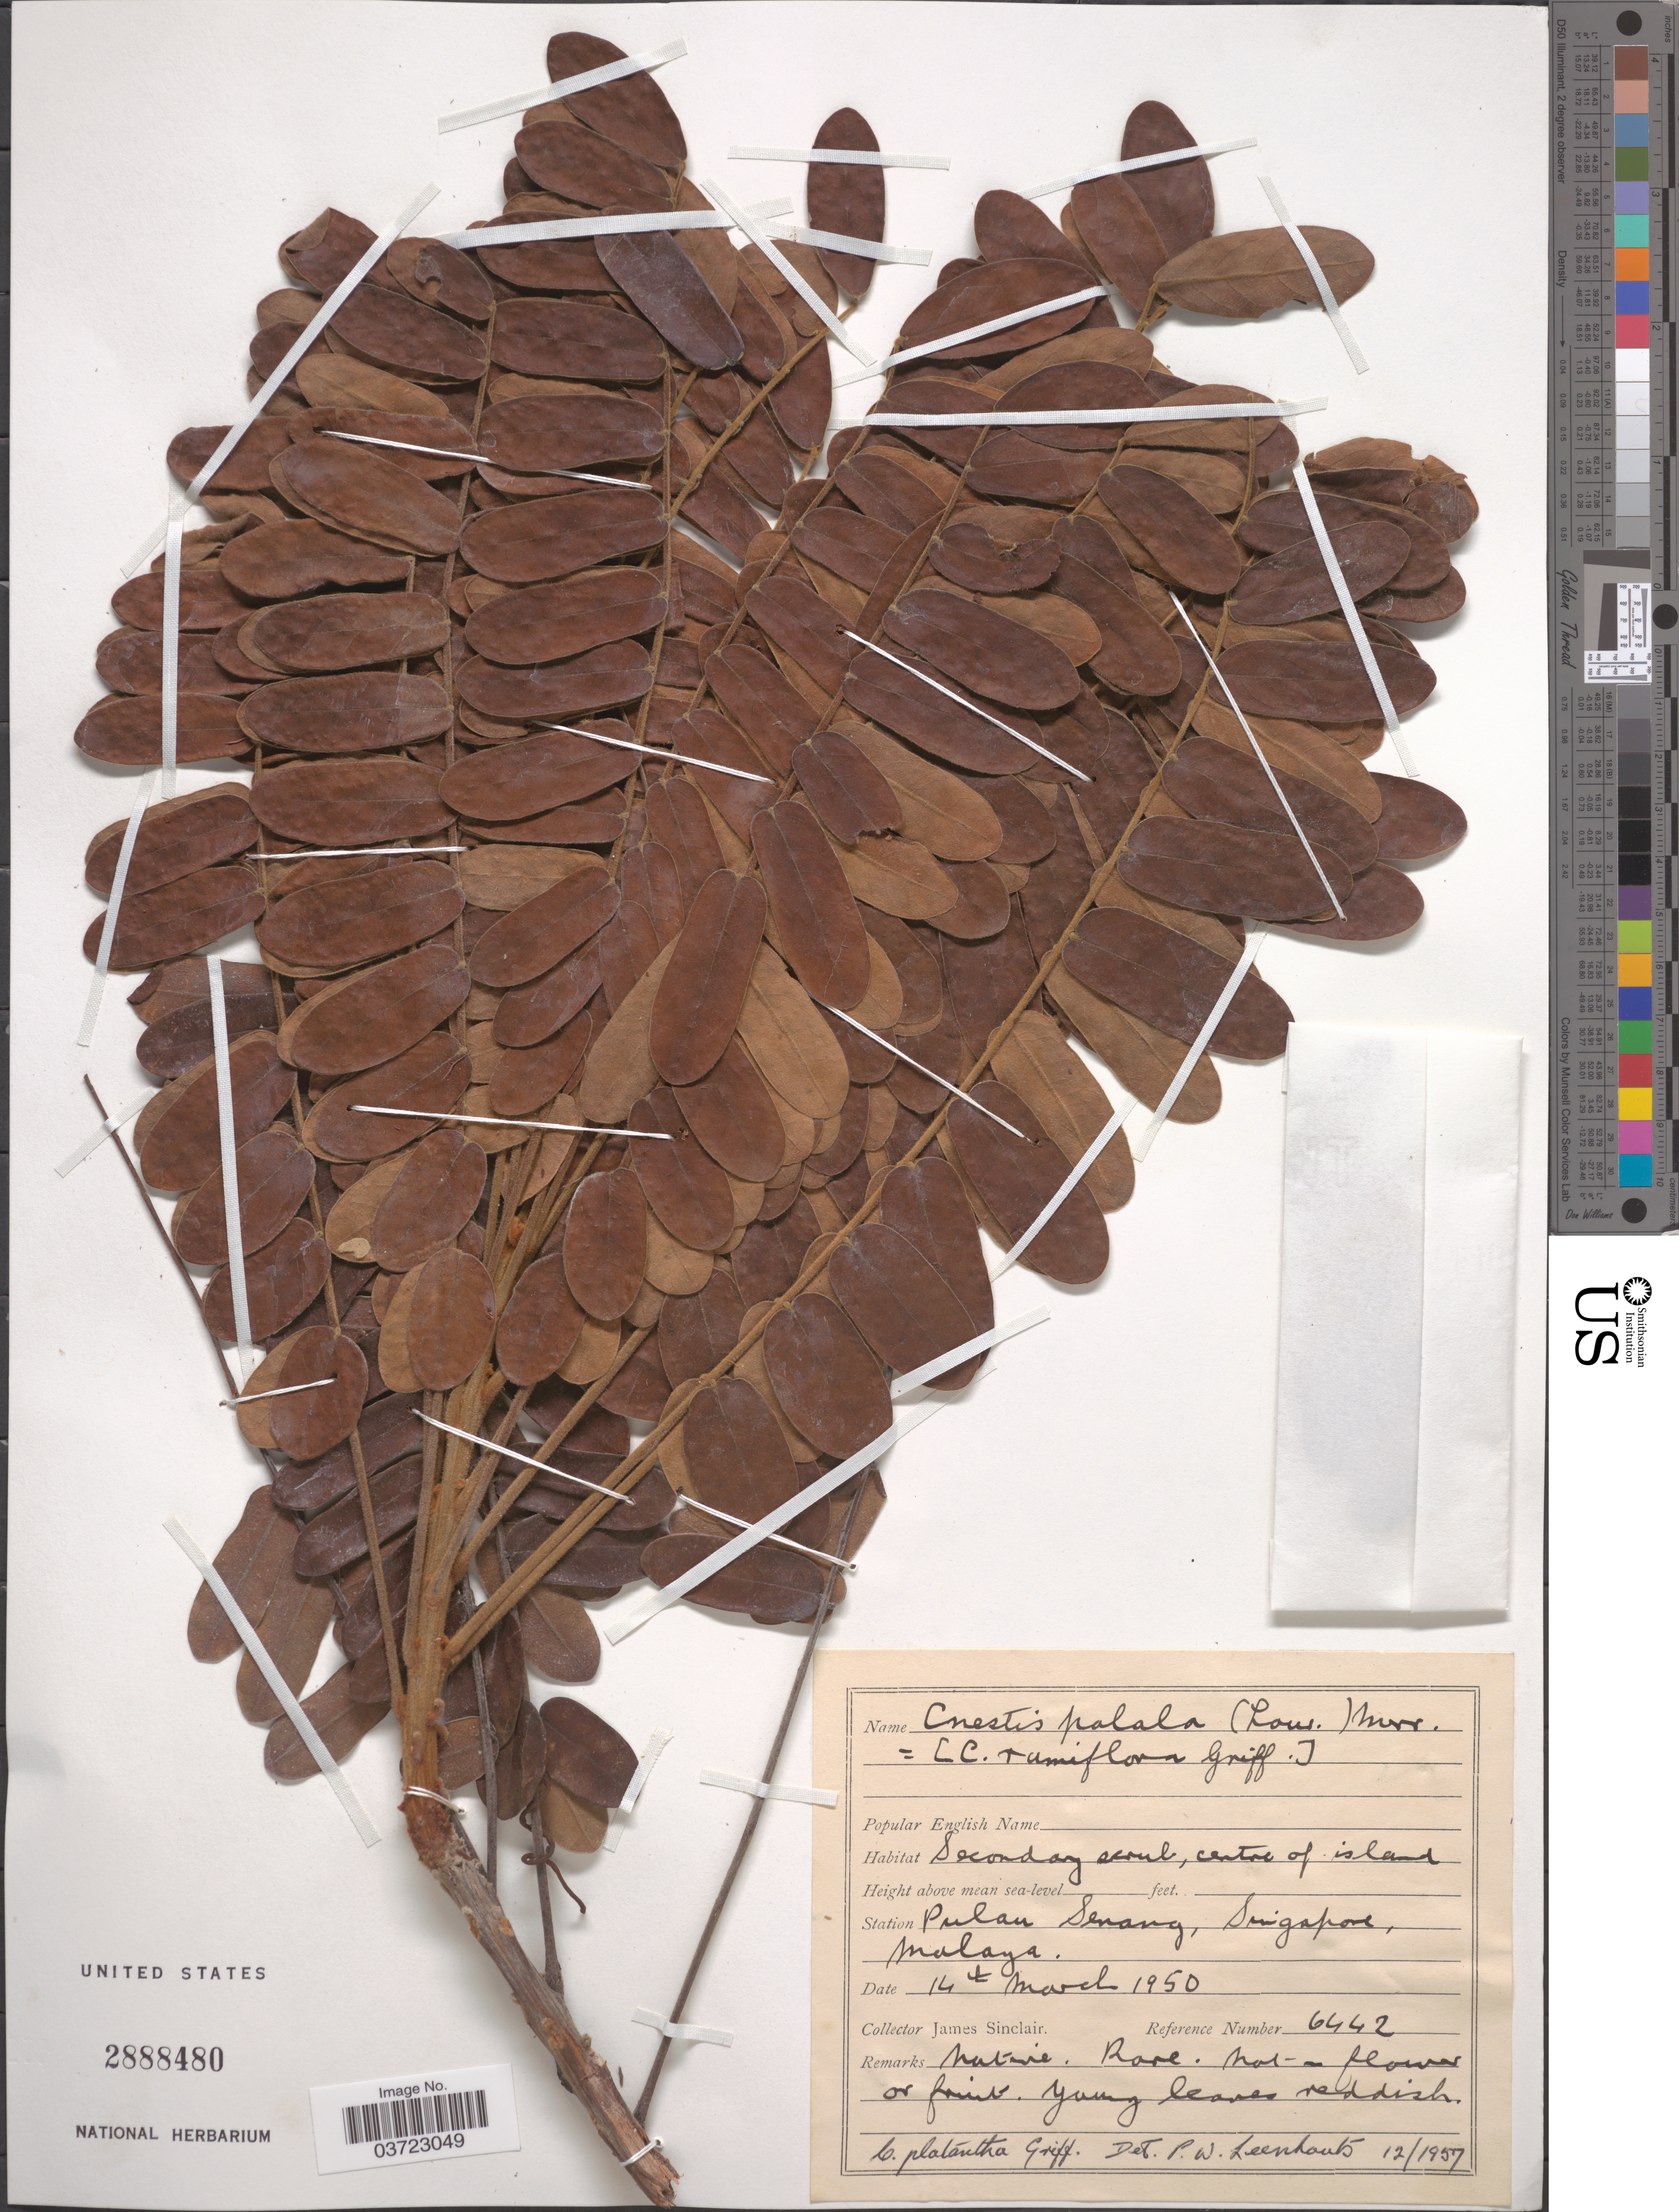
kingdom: Plantae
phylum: Tracheophyta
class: Magnoliopsida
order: Oxalidales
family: Connaraceae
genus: Cnestis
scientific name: Cnestis palala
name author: (Lour.) Merr.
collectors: J. Sinclair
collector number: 6442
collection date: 1950-03-14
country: Singapore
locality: Station Pulau Senang, Singapore.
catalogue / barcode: US 2888480